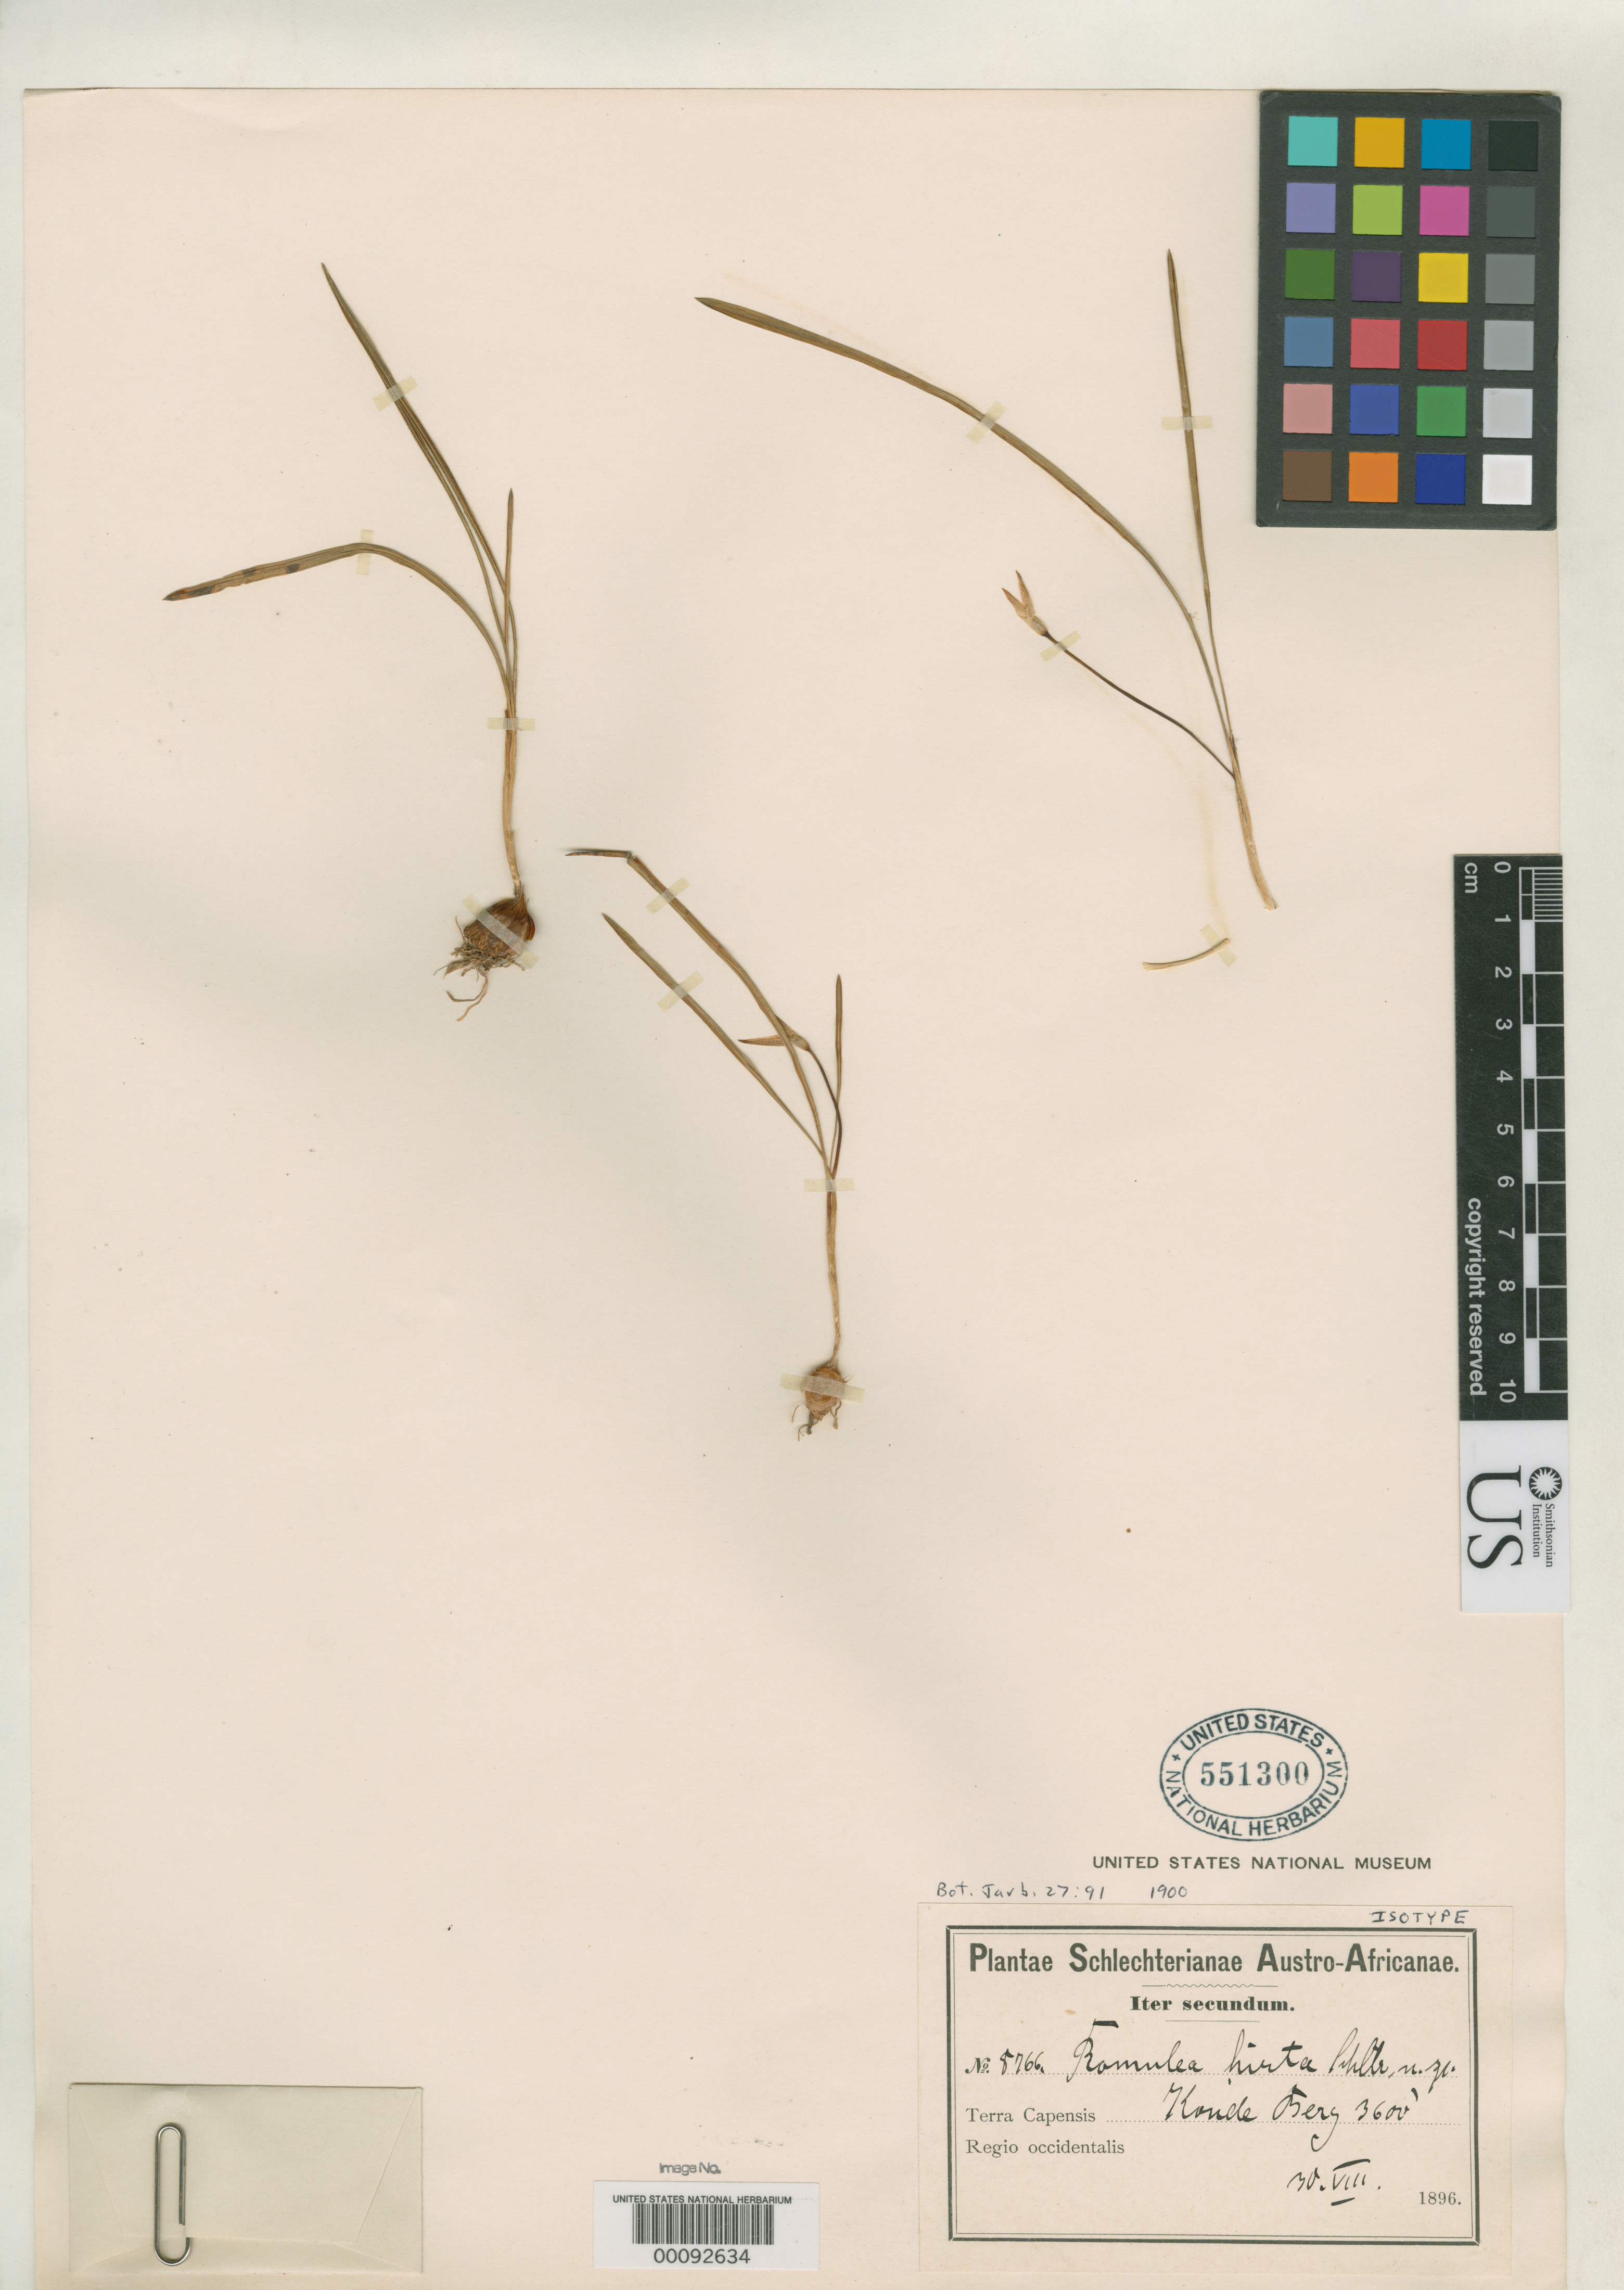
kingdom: Plantae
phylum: Tracheophyta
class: Liliopsida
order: Asparagales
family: Iridaceae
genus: Romulea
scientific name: Romulea hirta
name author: Schltr.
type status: Isotype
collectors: F. R. R. Schlechter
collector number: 8766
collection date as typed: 30 Aug 1896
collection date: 1896-08-30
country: South Africa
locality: Koude-berg; alt. 3600 Ped.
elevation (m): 1097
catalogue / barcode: US 551300